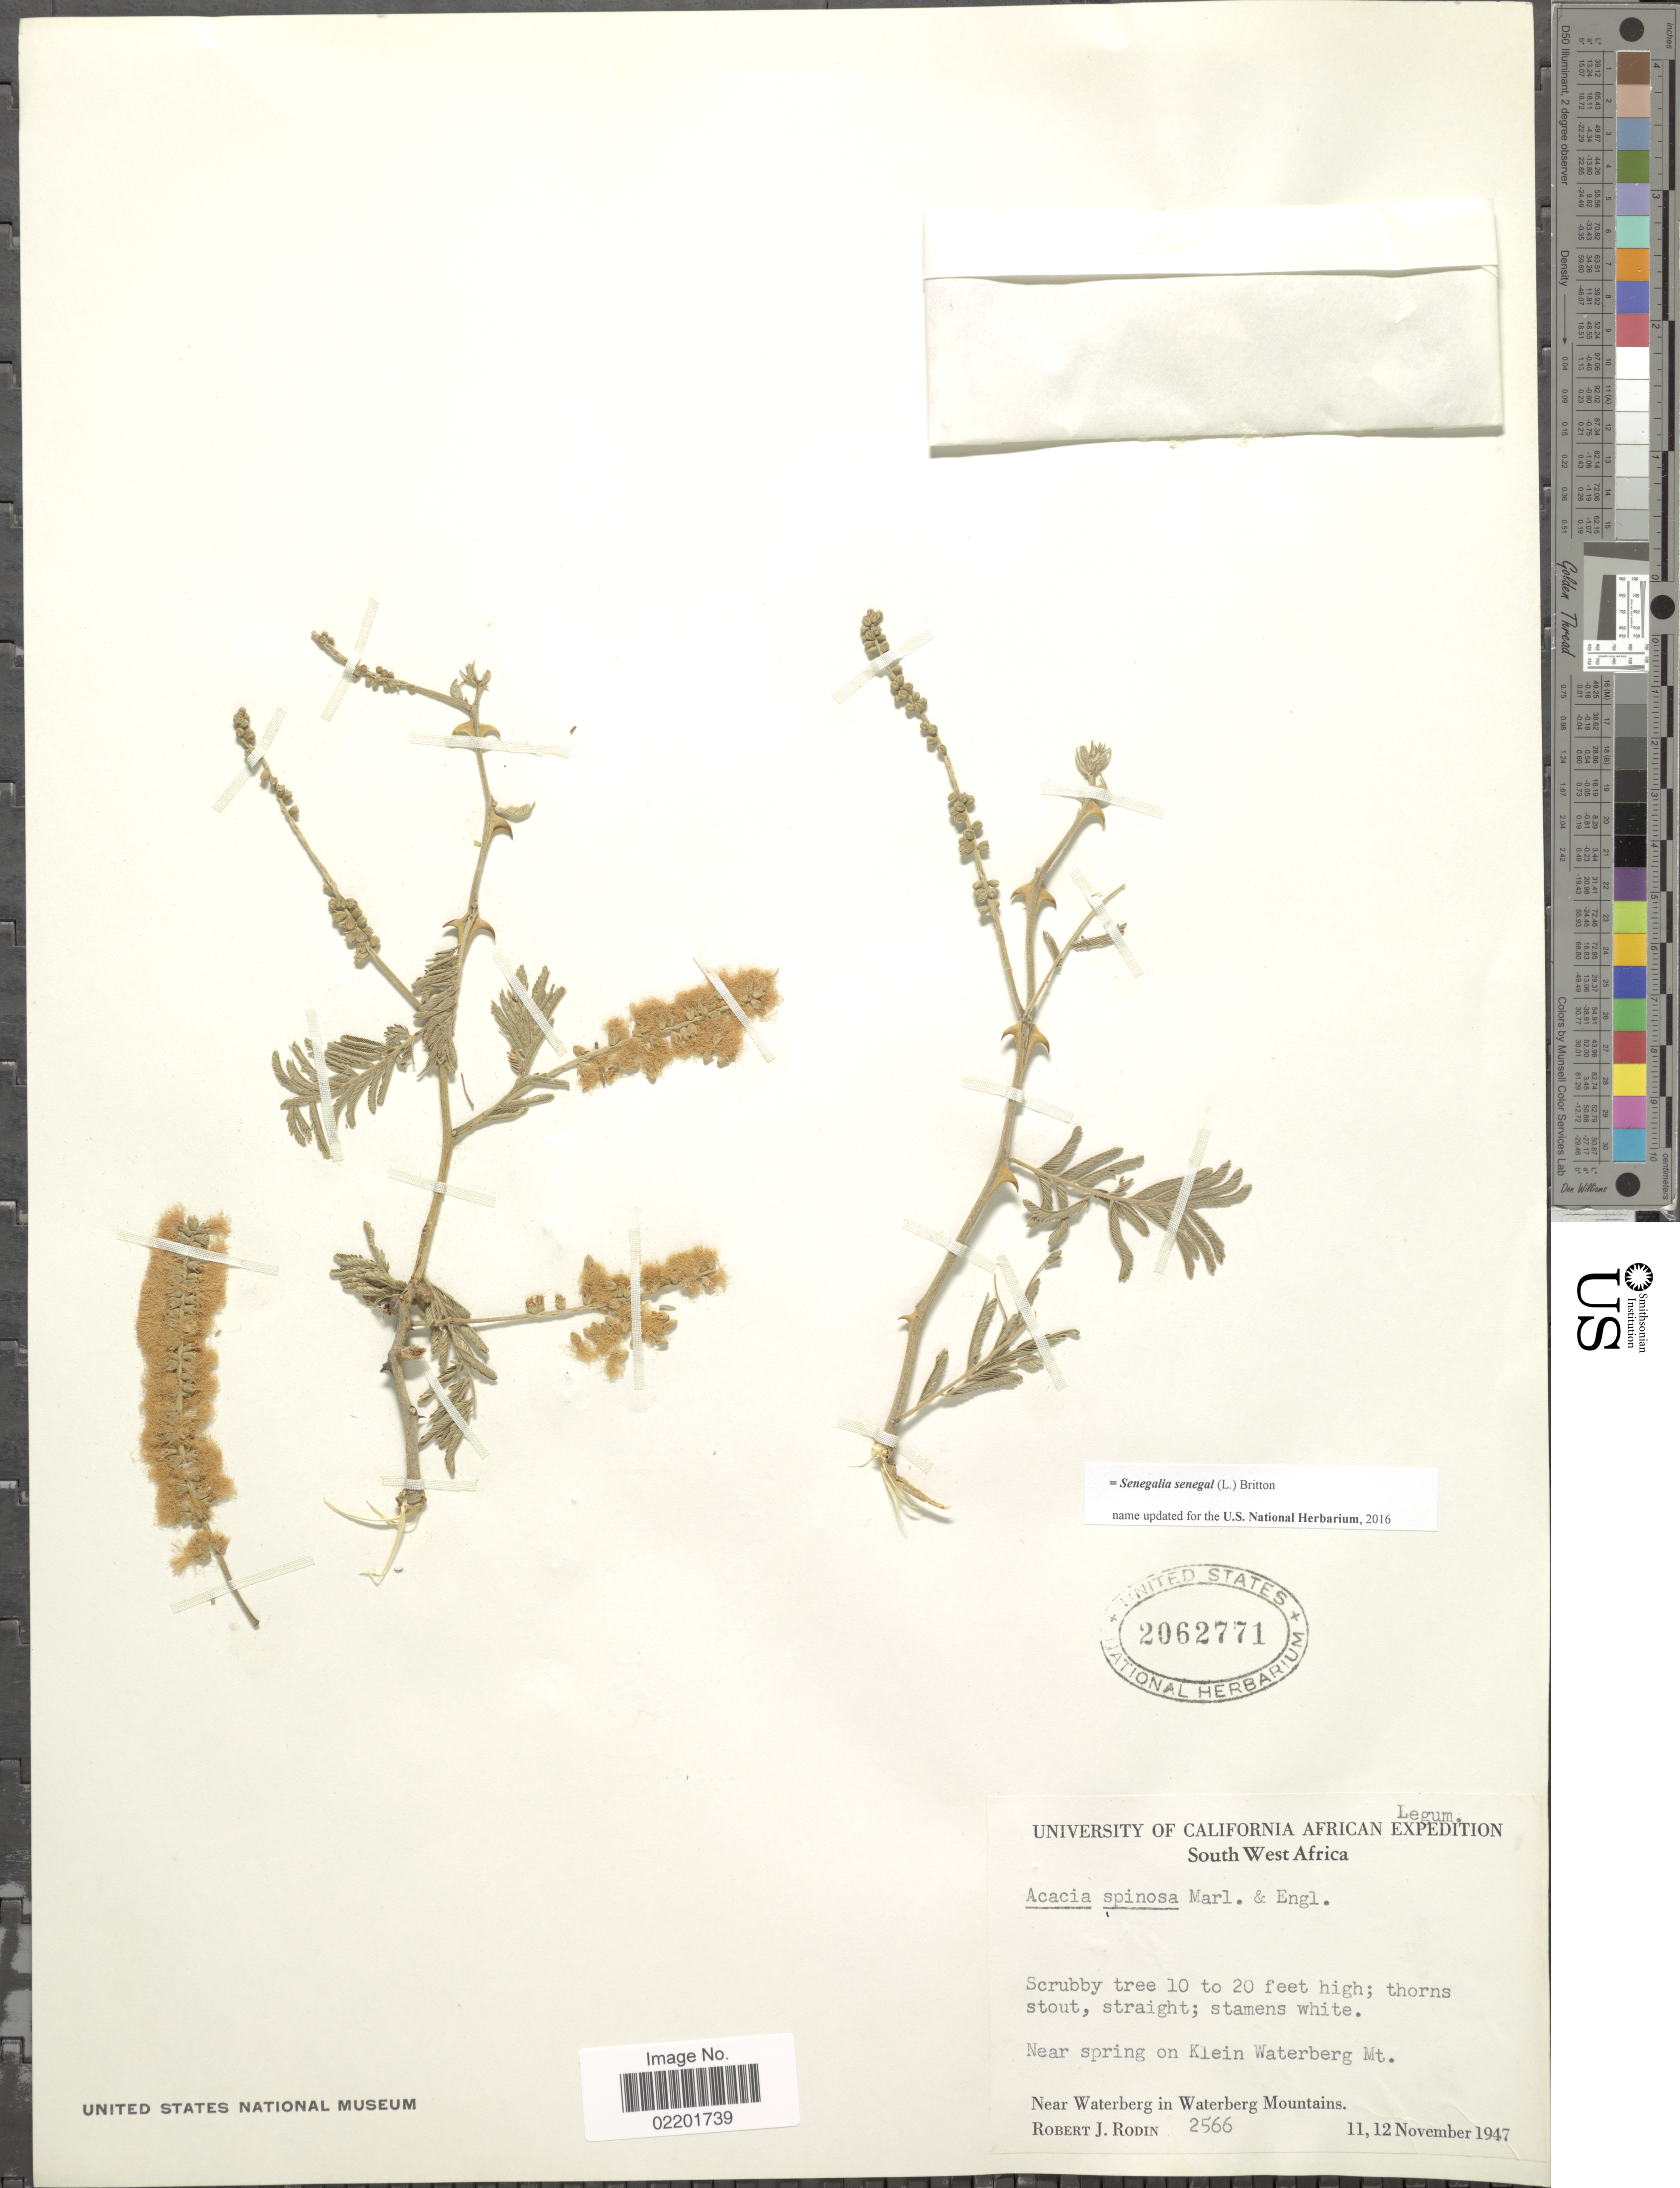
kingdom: Plantae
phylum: Tracheophyta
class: Magnoliopsida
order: Fabales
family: Fabaceae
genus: Senegalia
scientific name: Senegalia senegal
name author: (L.) Britton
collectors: R. J. Rodin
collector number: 2566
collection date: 1947-11-11/1947-11-12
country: Namibia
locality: South West Africa, near spring on Klein Waterberg Mt., near Waterberg in Waterberg Mountains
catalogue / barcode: US 2062771